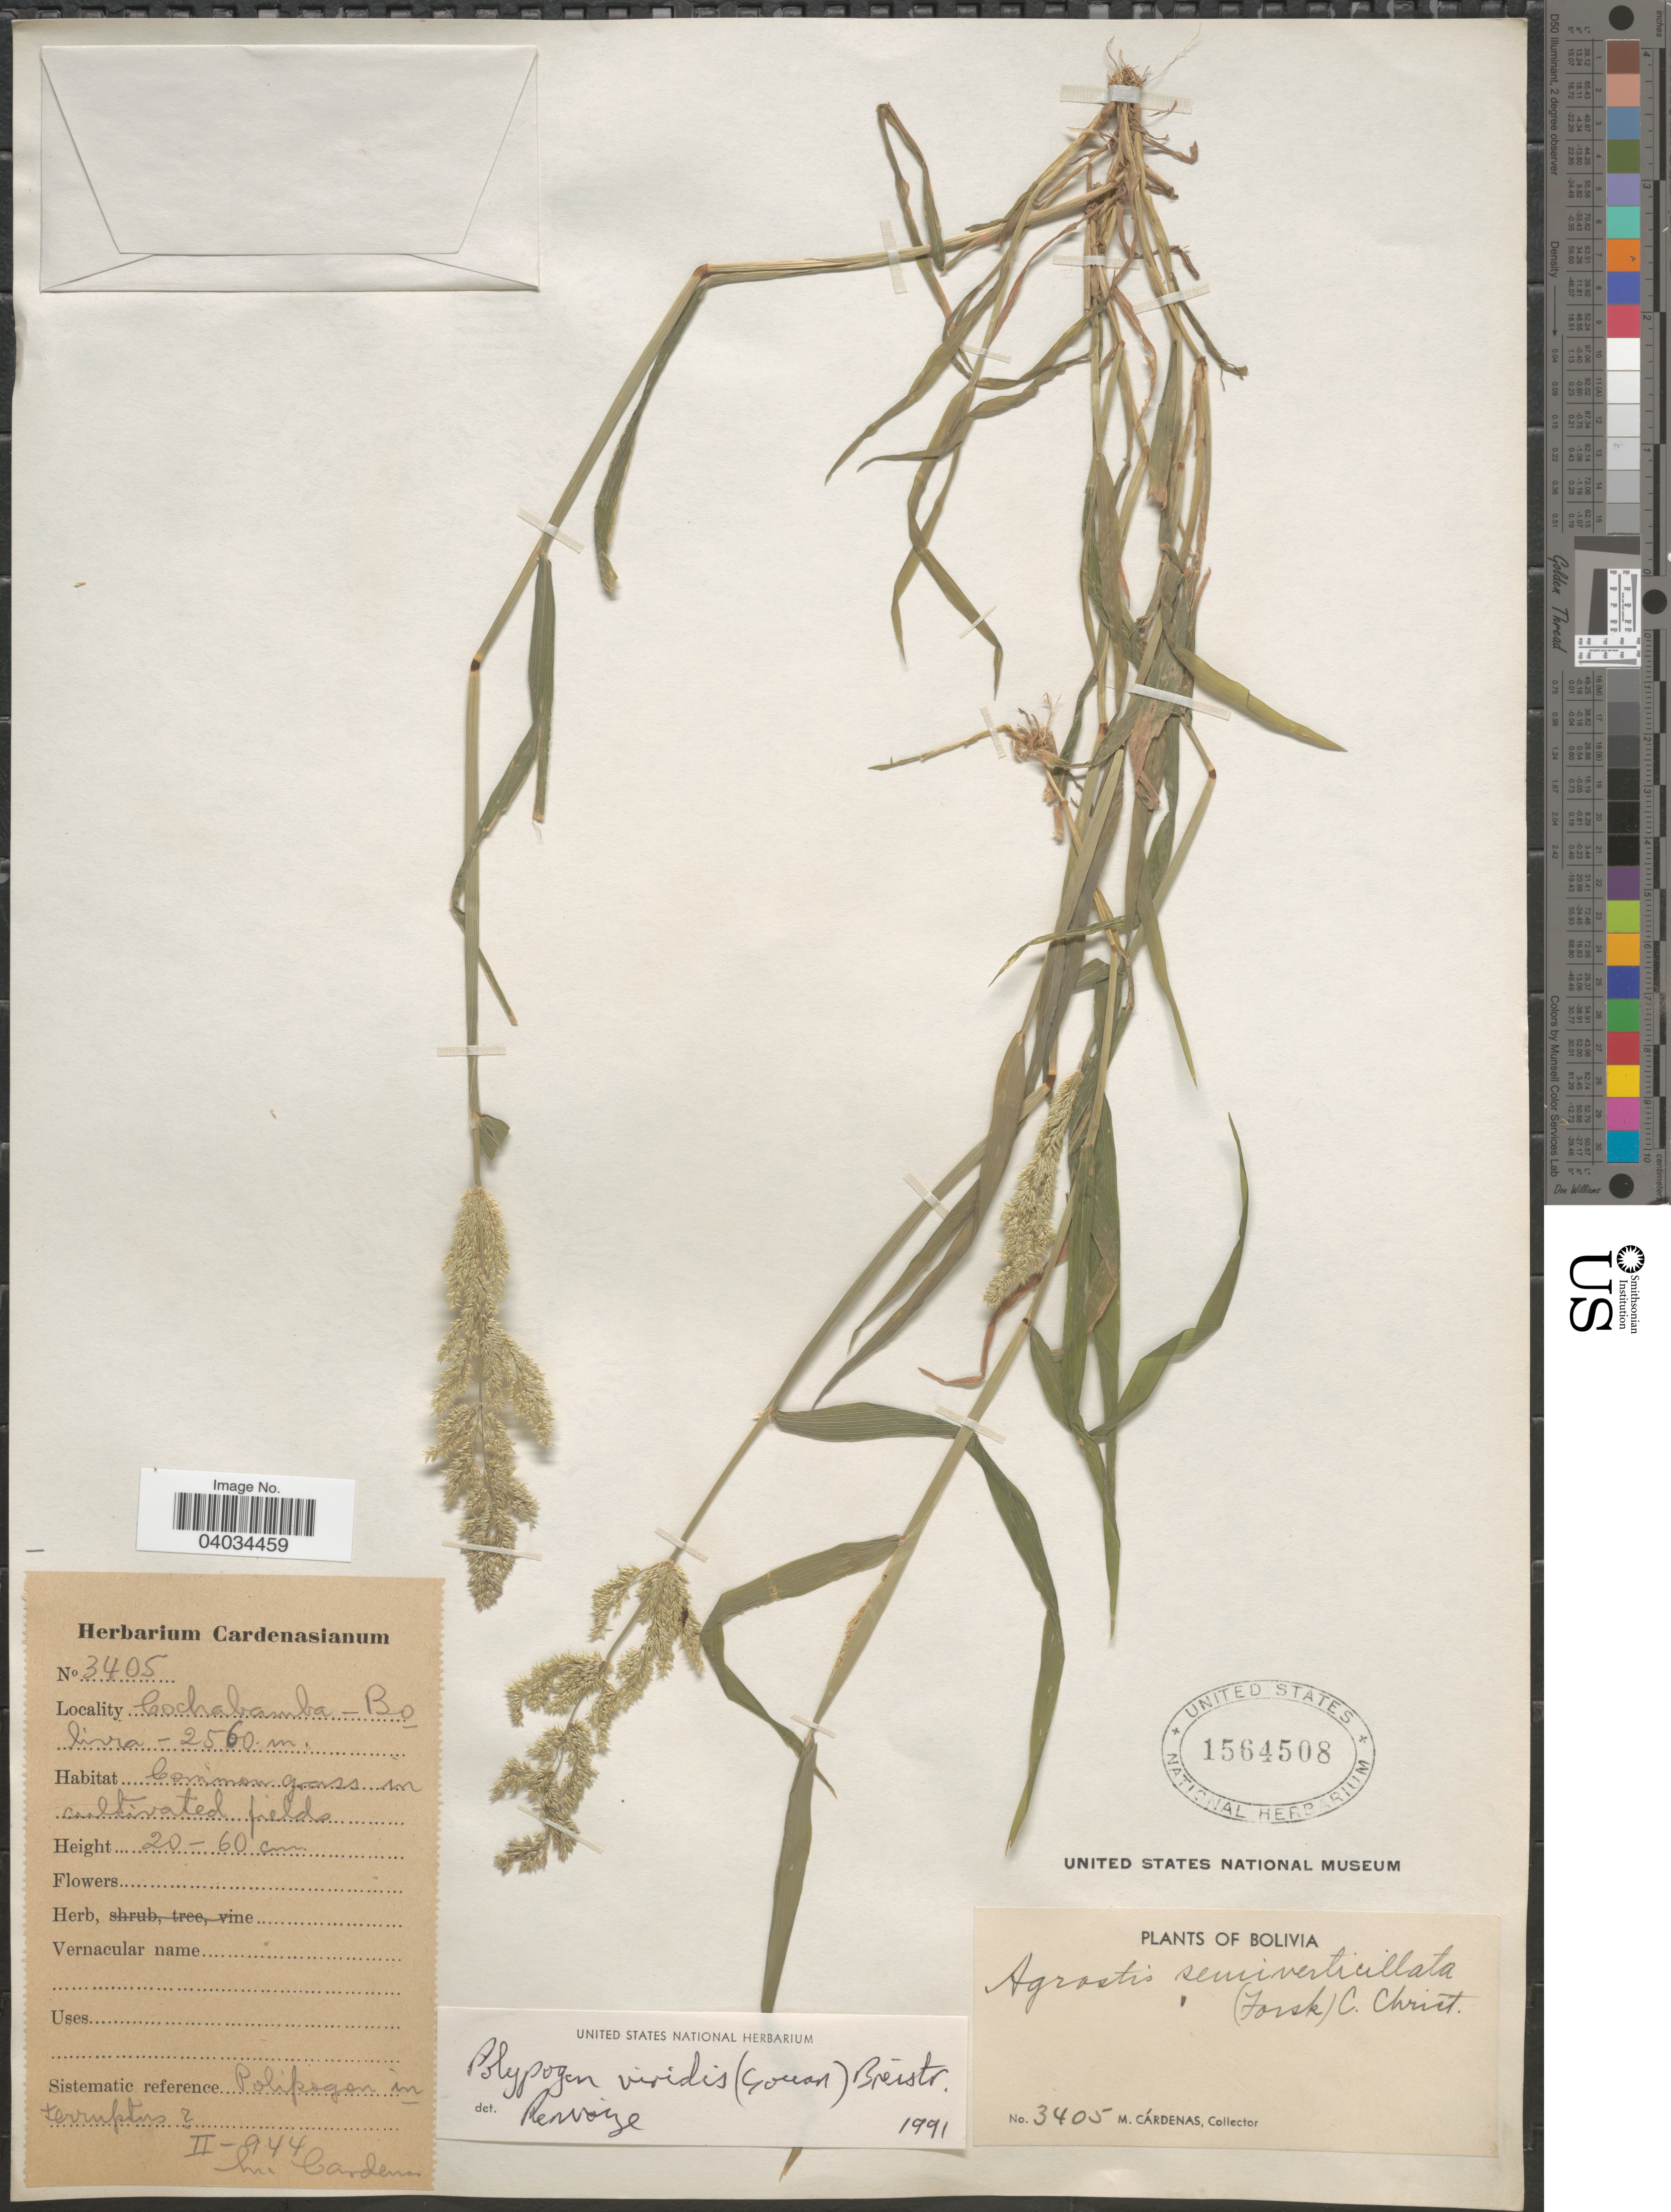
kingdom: Plantae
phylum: Tracheophyta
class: Liliopsida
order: Poales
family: Poaceae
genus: Polypogon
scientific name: Polypogon viridis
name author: (Gouan) Breistroffer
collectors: M. Cárdenas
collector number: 3405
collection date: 1944-02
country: Bolivia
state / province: Cochabamba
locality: Grass in cultivated fields.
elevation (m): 2560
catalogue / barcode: US 1564508